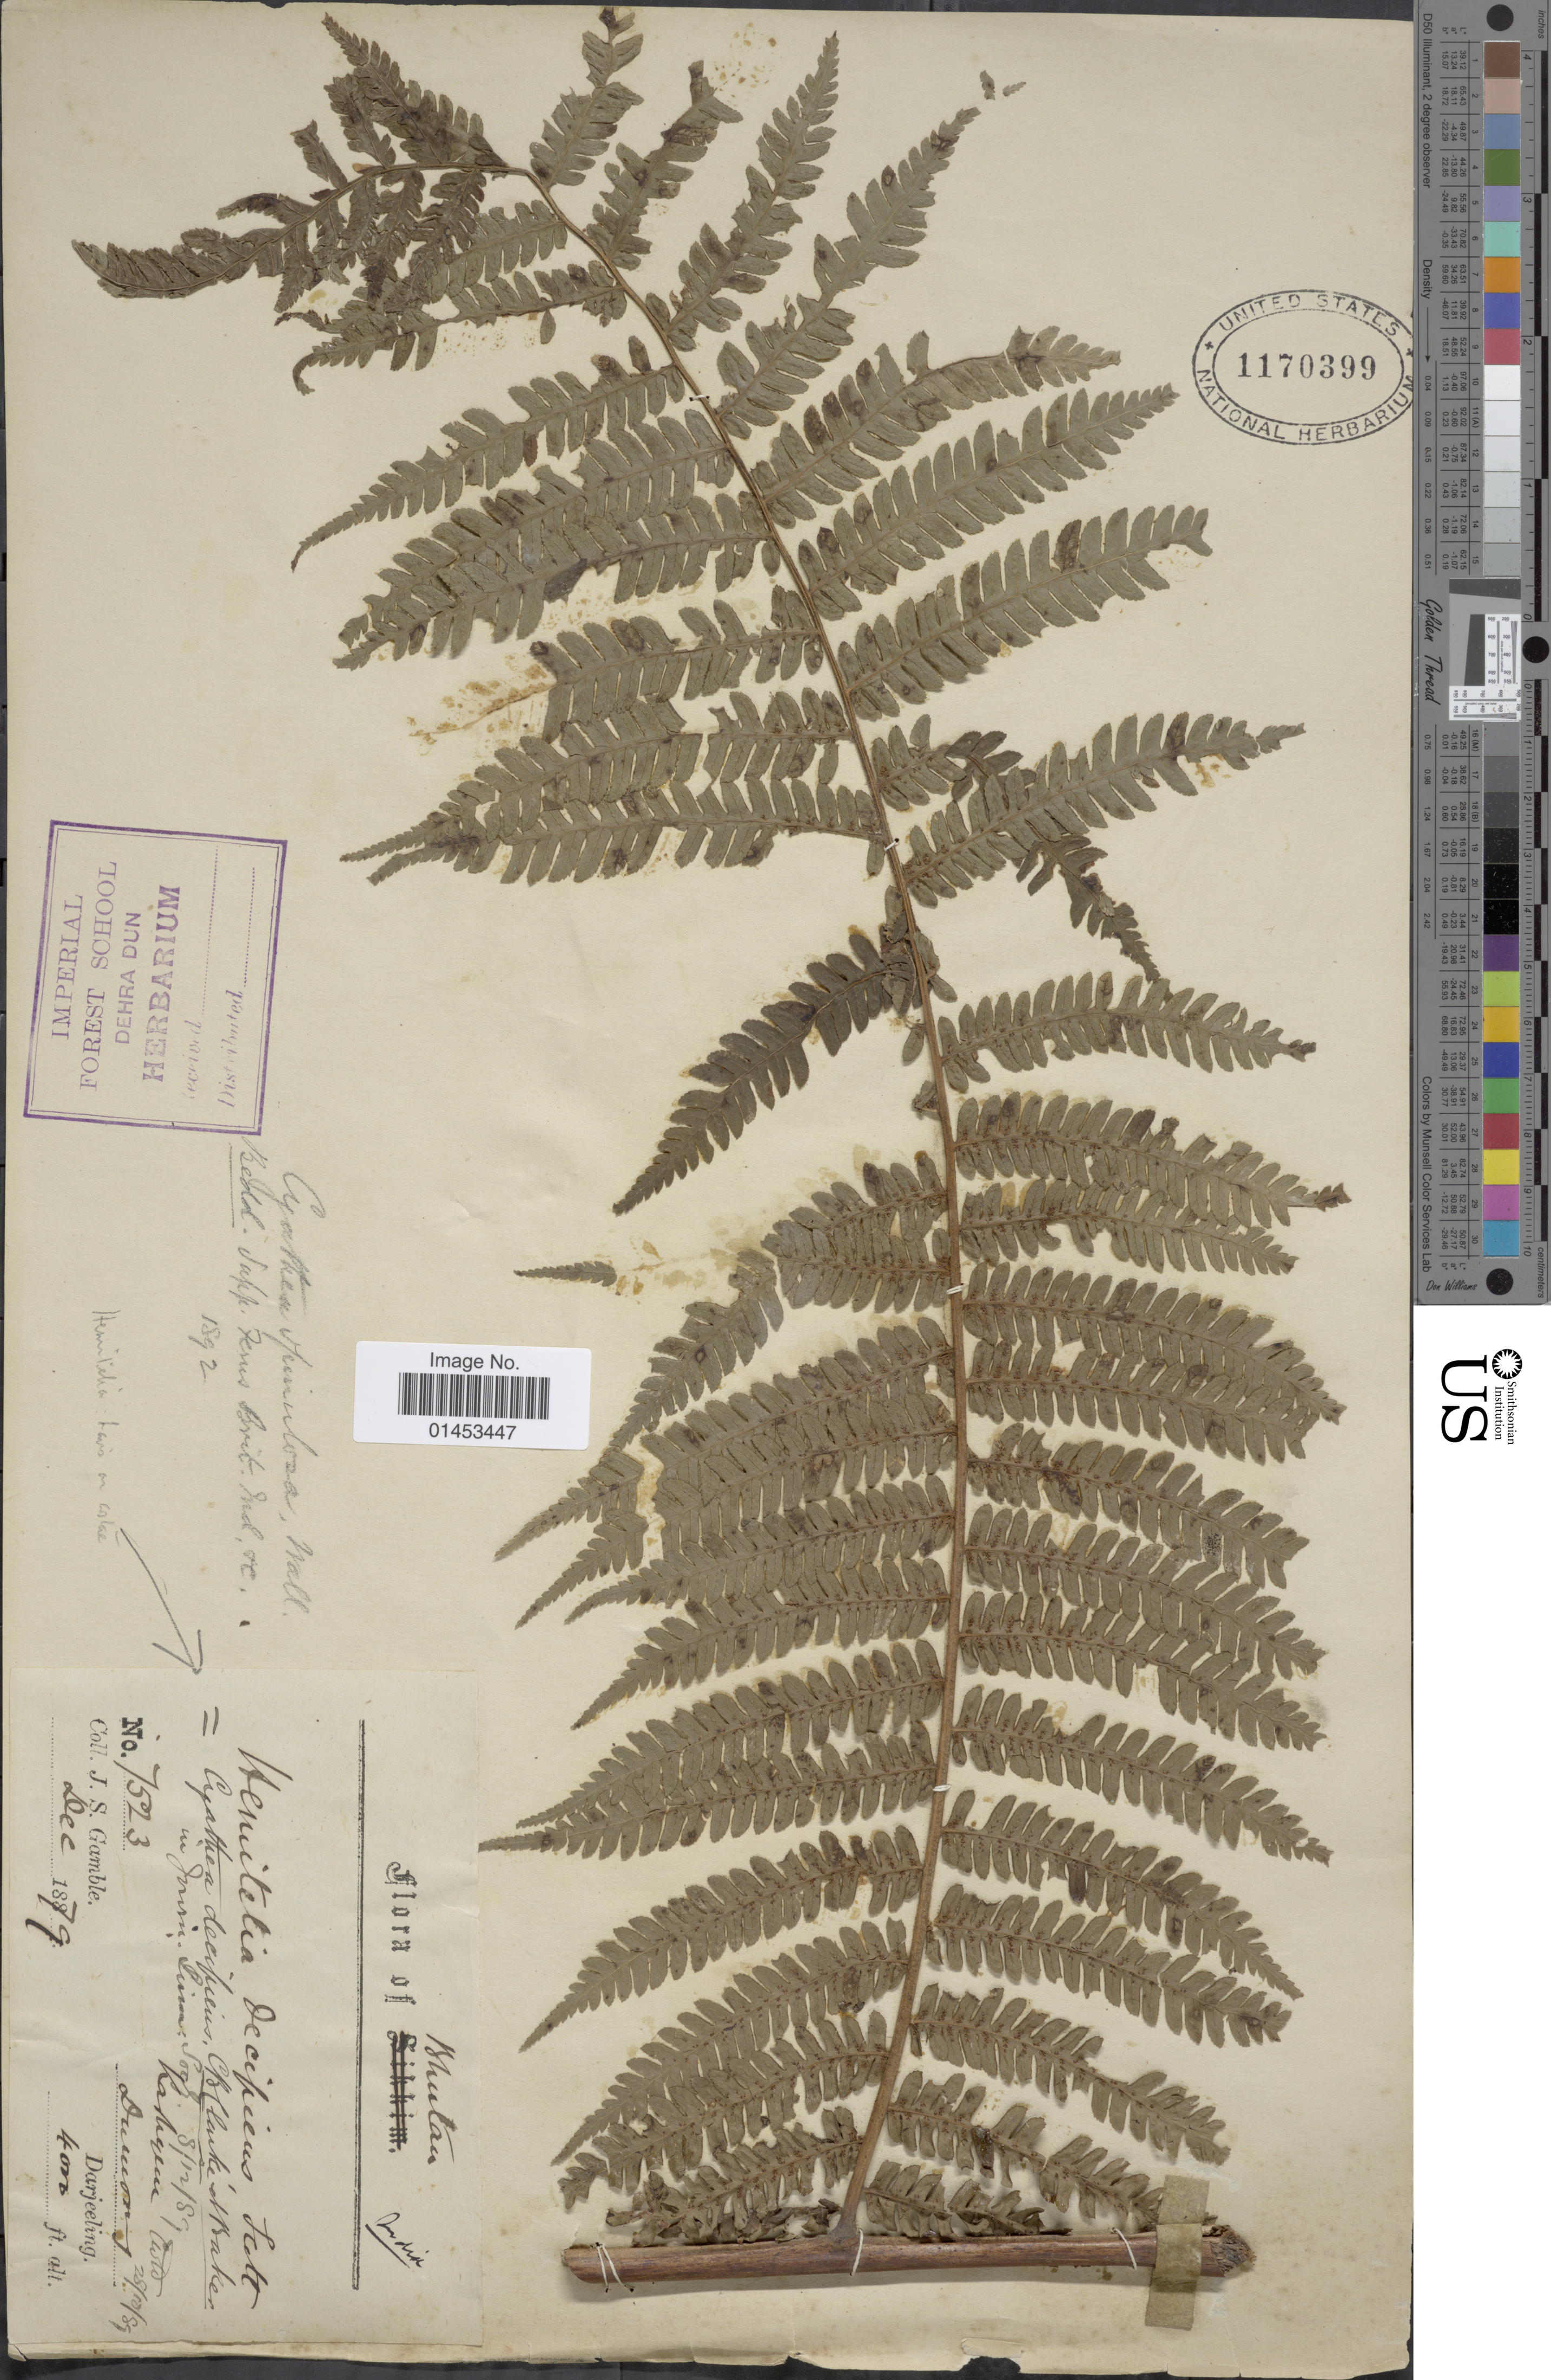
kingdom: Plantae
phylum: Tracheophyta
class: Polypodiopsida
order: Cyatheales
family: Cyatheaceae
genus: Cyathea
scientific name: Cyathea chinensis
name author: Copel.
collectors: J. S. Gamble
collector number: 7523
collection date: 1879-12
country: India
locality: Flora of Bhutan, India, Kathyen, Dumons, Darjeeling [interpreted]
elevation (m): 1219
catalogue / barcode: US 1170399